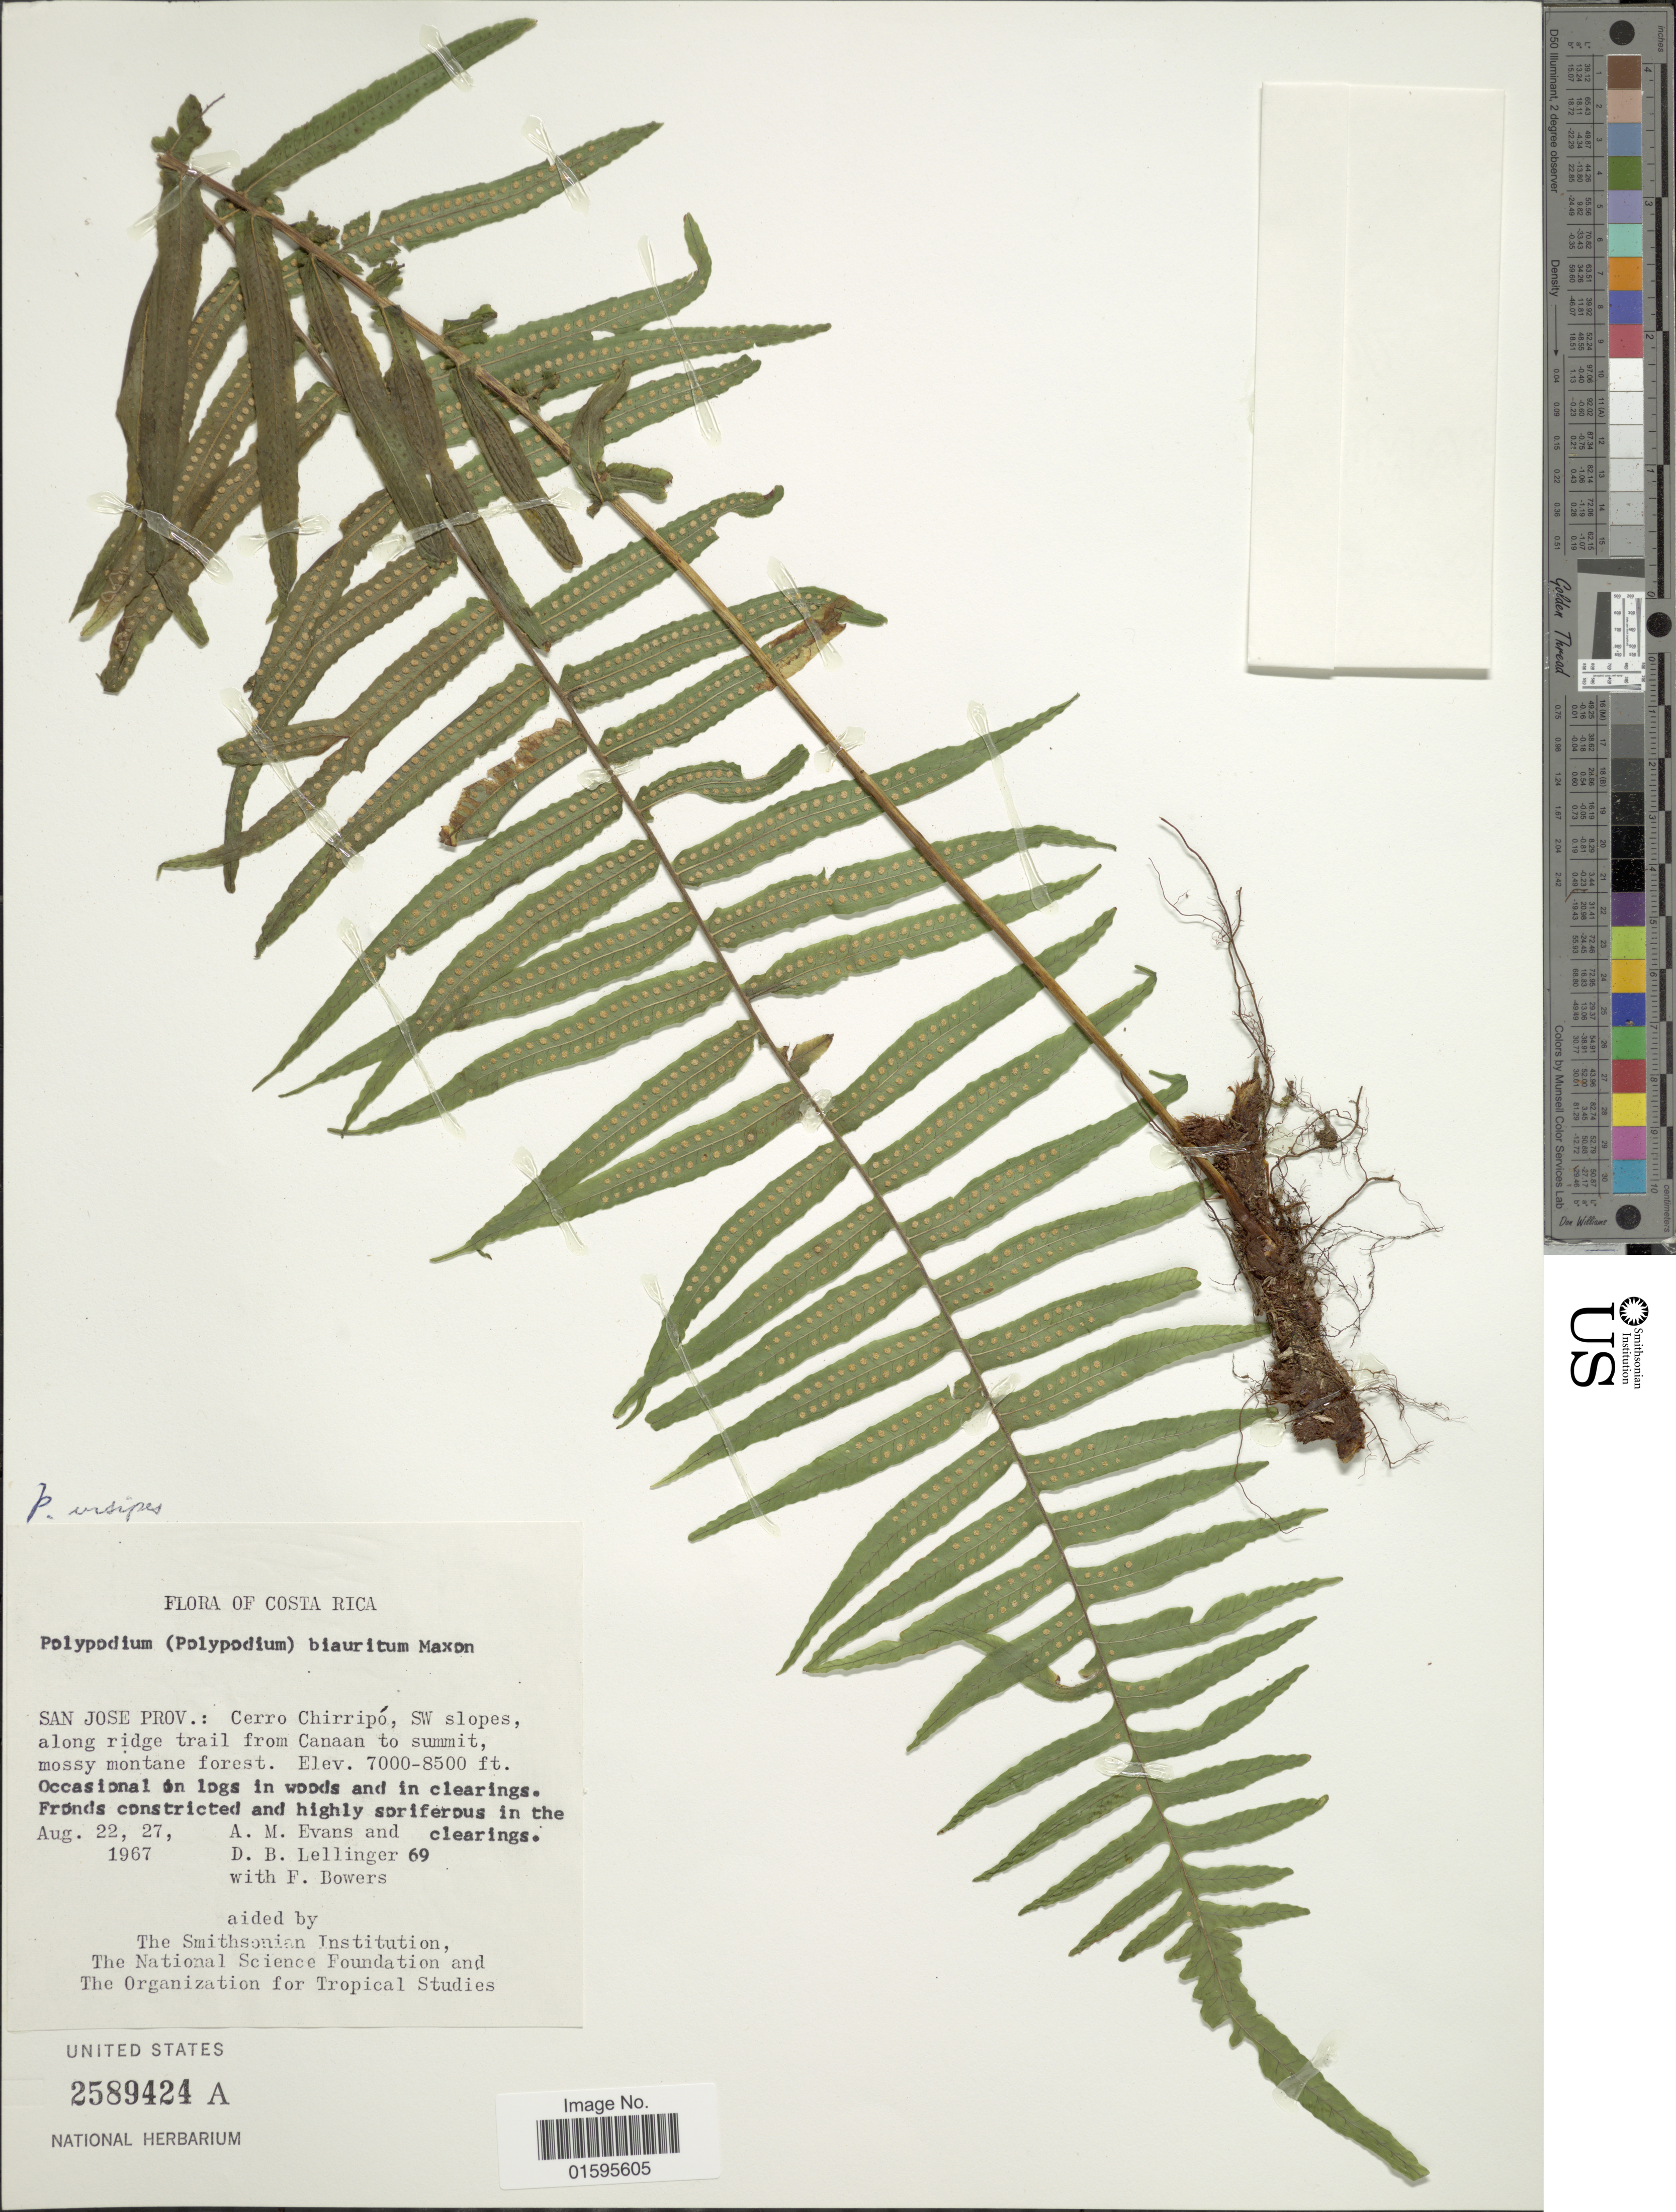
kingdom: Plantae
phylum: Tracheophyta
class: Polypodiopsida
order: Polypodiales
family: Polypodiaceae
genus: Polypodium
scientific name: Polypodium ursipes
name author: Moritz ex C. Chr.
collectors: A. M. Evans & F. Bowers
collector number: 69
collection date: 1967-08-22/1967-08-27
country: Costa Rica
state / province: San José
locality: San Jose Prov.: Cerro Chirripo, SW slopes, along ridge trail from Canaan to summit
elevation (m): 2134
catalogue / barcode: US 2589424A